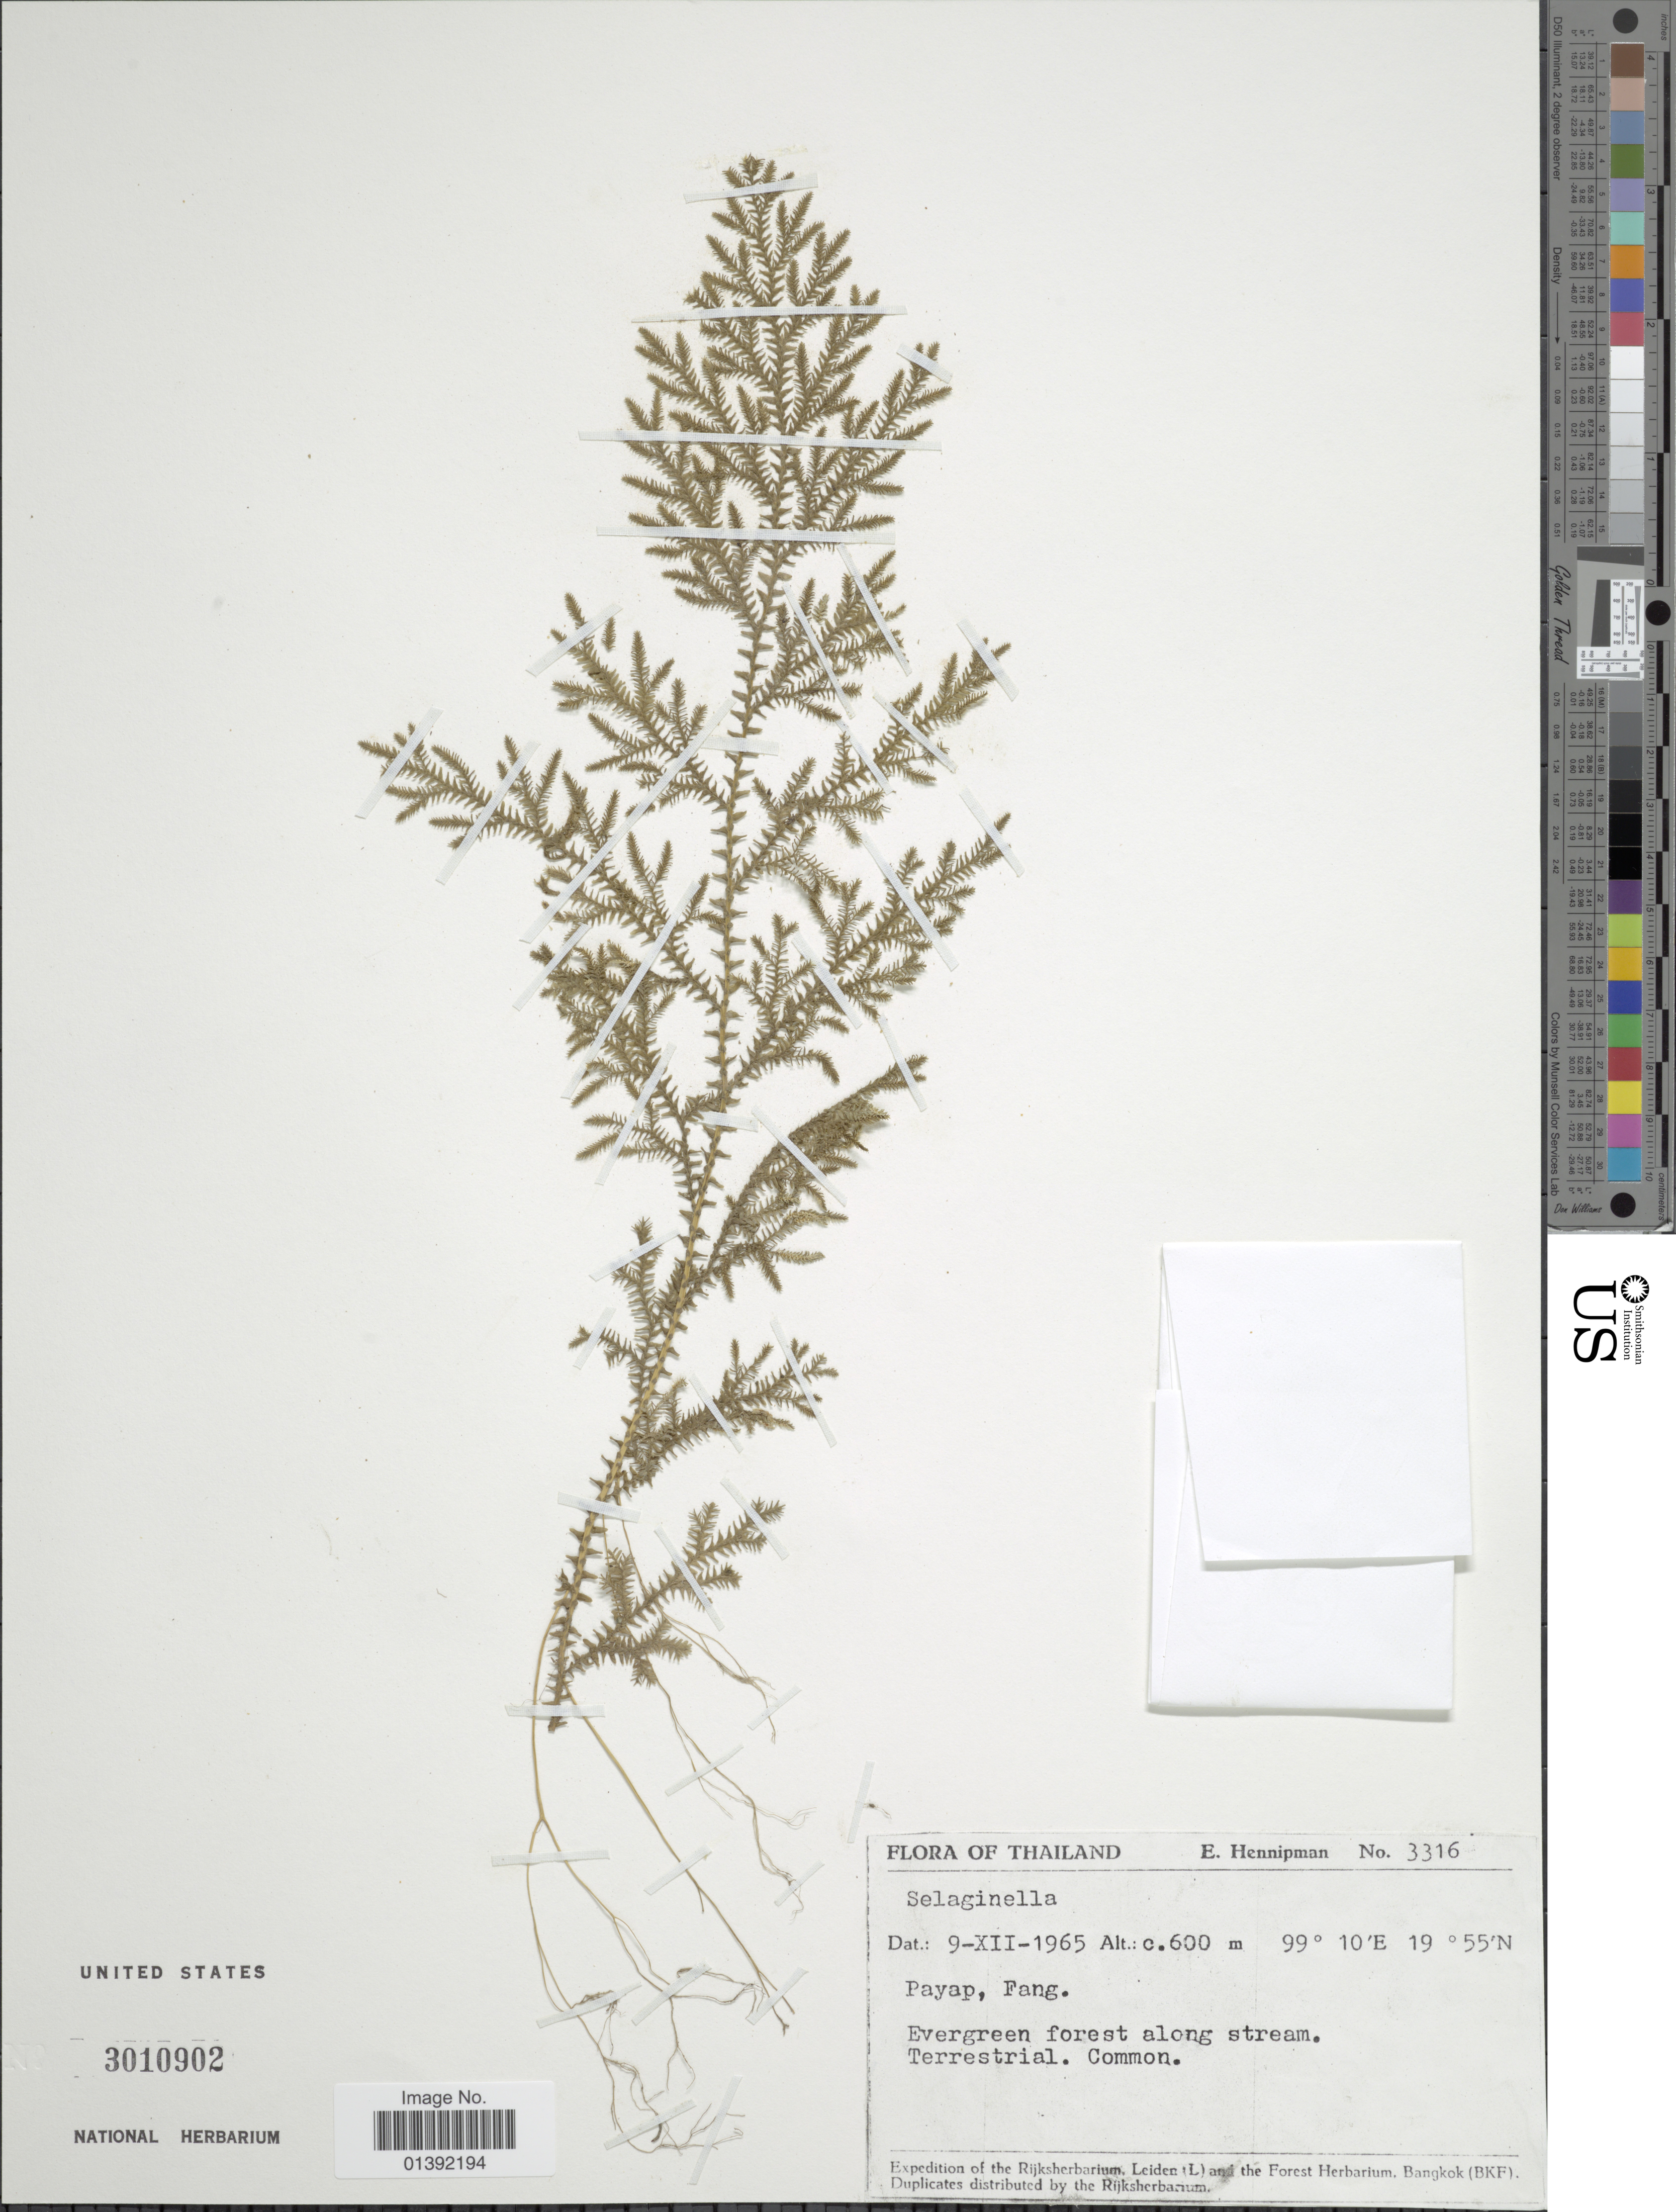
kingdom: Plantae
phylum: Tracheophyta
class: Lycopodiopsida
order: Selaginellales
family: Selaginellaceae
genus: Selaginella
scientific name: Selaginella sp.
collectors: E. Hennipman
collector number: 3316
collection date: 1965-12-09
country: Thailand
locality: Payap, Fang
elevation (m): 600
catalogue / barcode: US 3010902